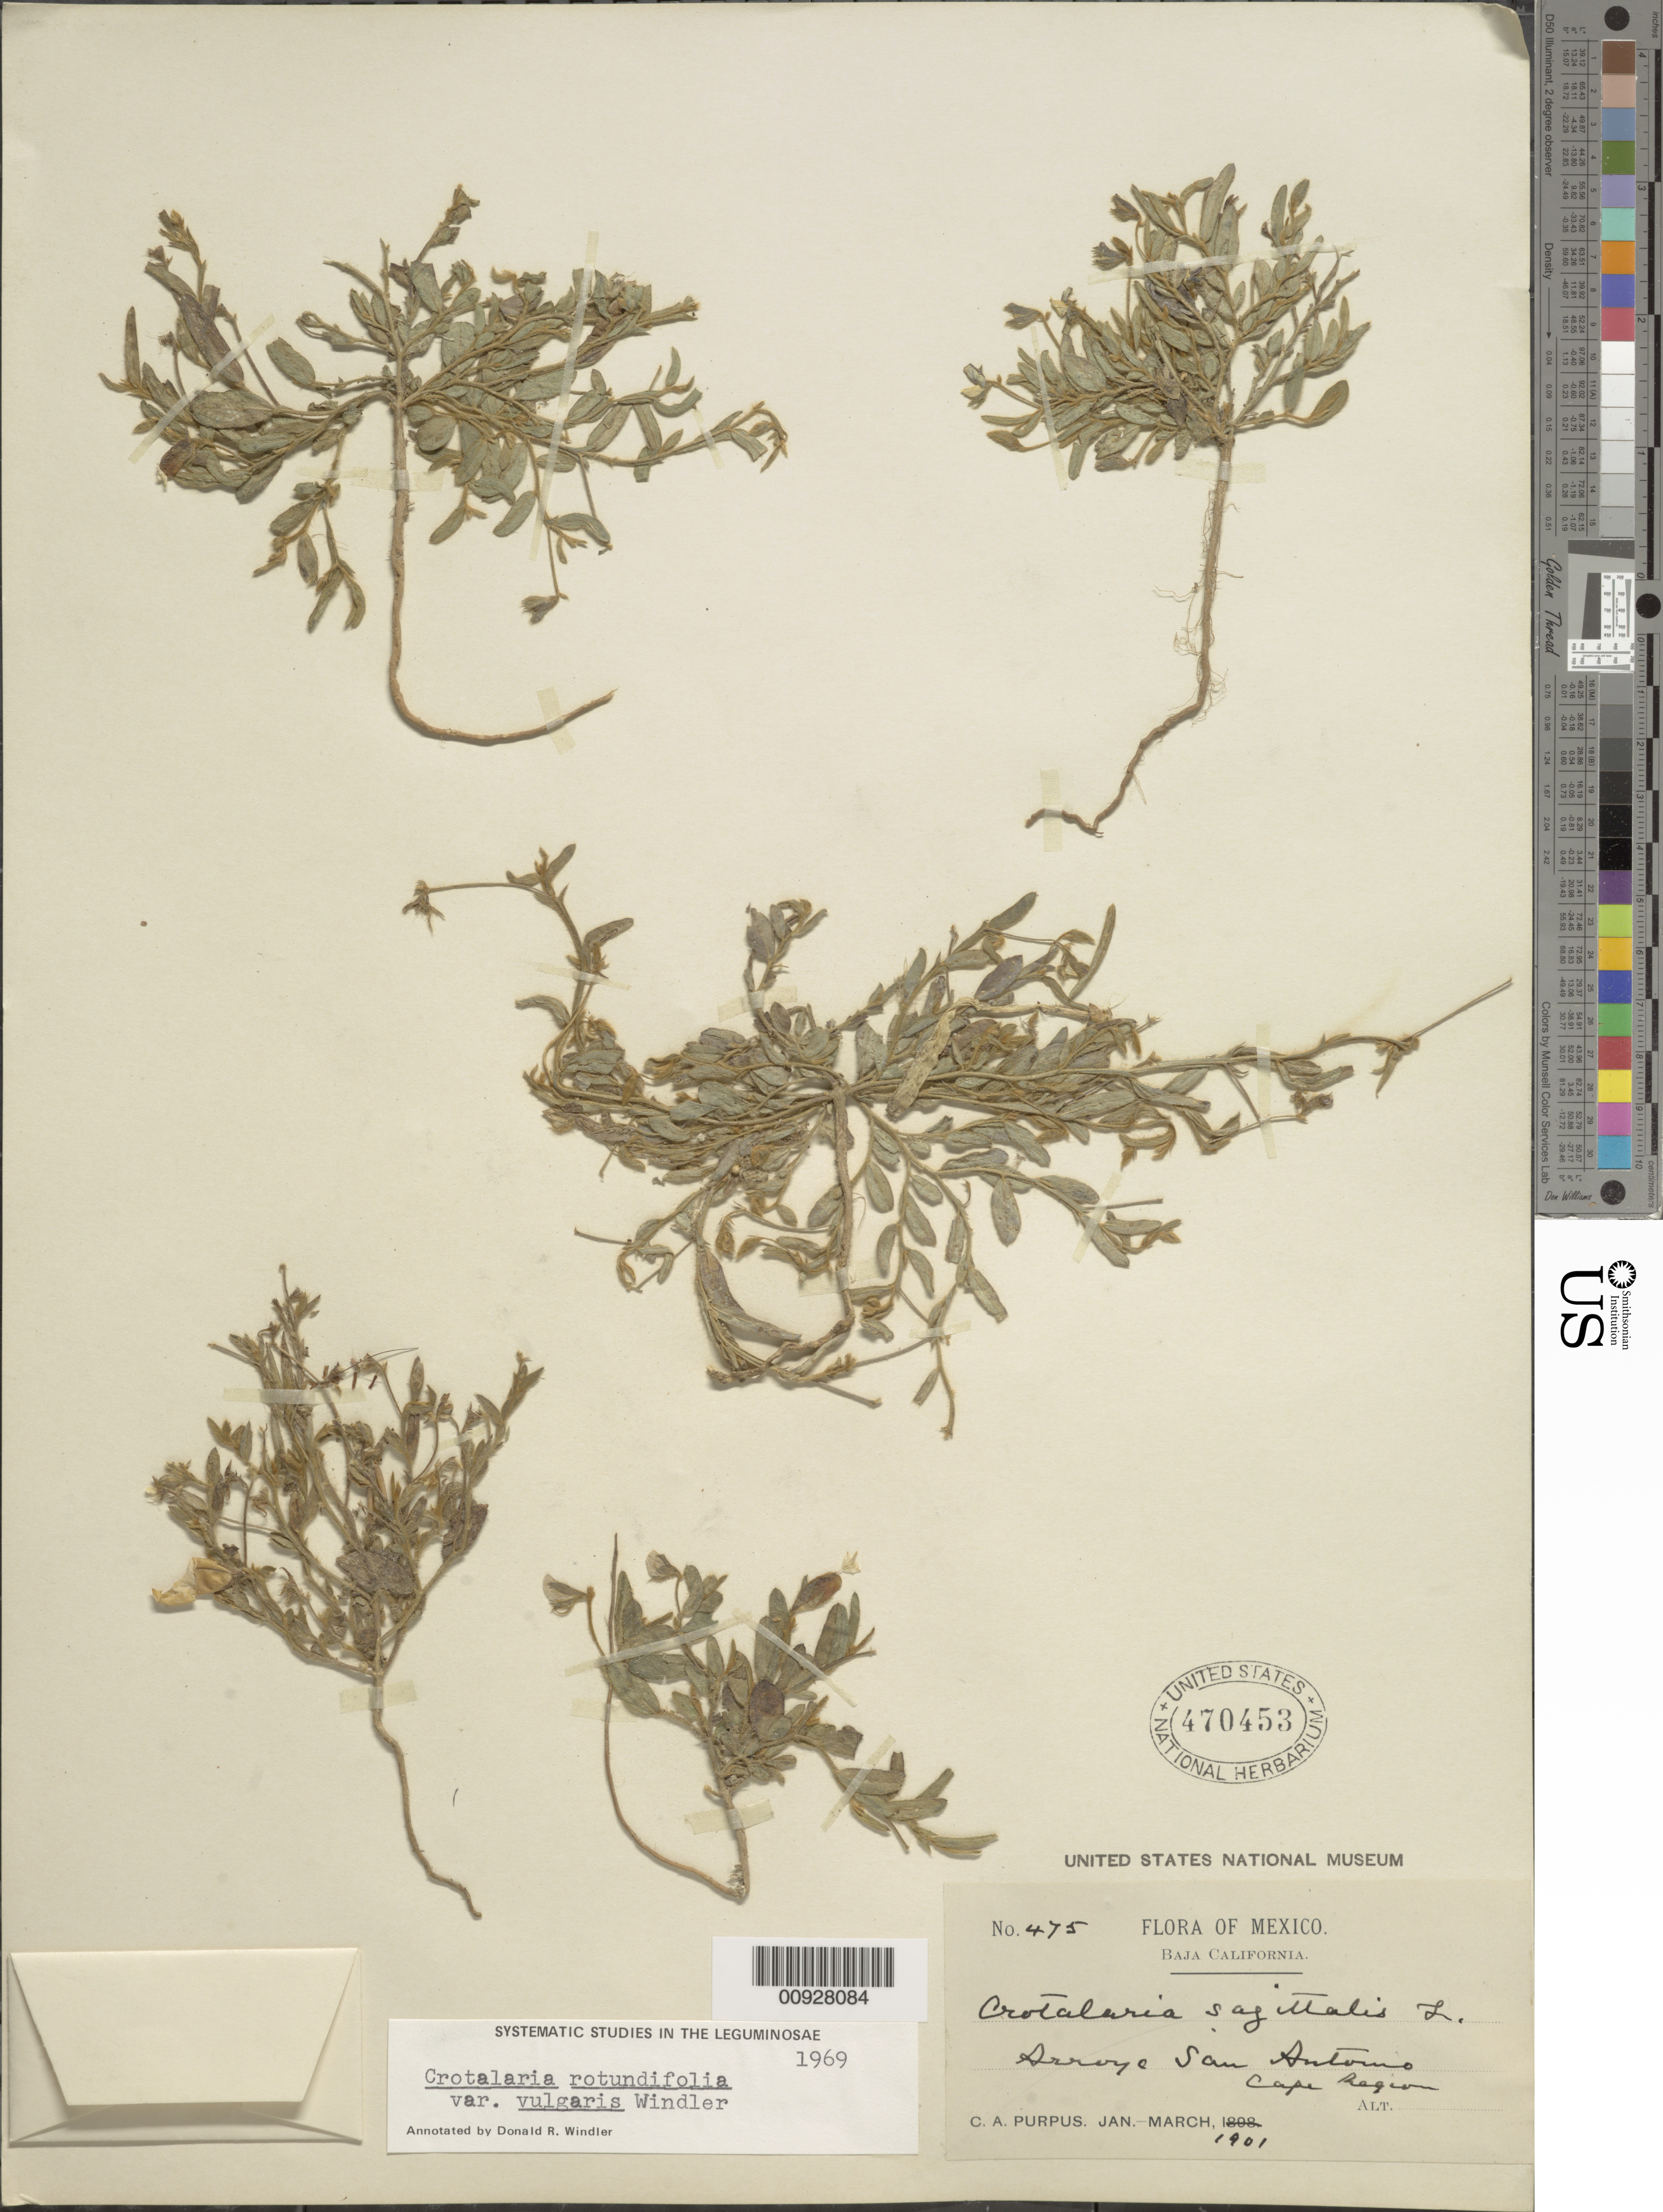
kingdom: Plantae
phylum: Tracheophyta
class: Magnoliopsida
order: Fabales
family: Fabaceae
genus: Crotalaria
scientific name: Crotalaria rotundifolia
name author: Walter ex J.F. Gmel.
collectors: C. A. Purpus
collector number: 475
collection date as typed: Jan 1901 to -- Mar 1901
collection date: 1901-01/1901-03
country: Mexico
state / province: Baja California Sur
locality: Arroyo San Antonio, Cape Region. Baja California.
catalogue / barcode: US 470453